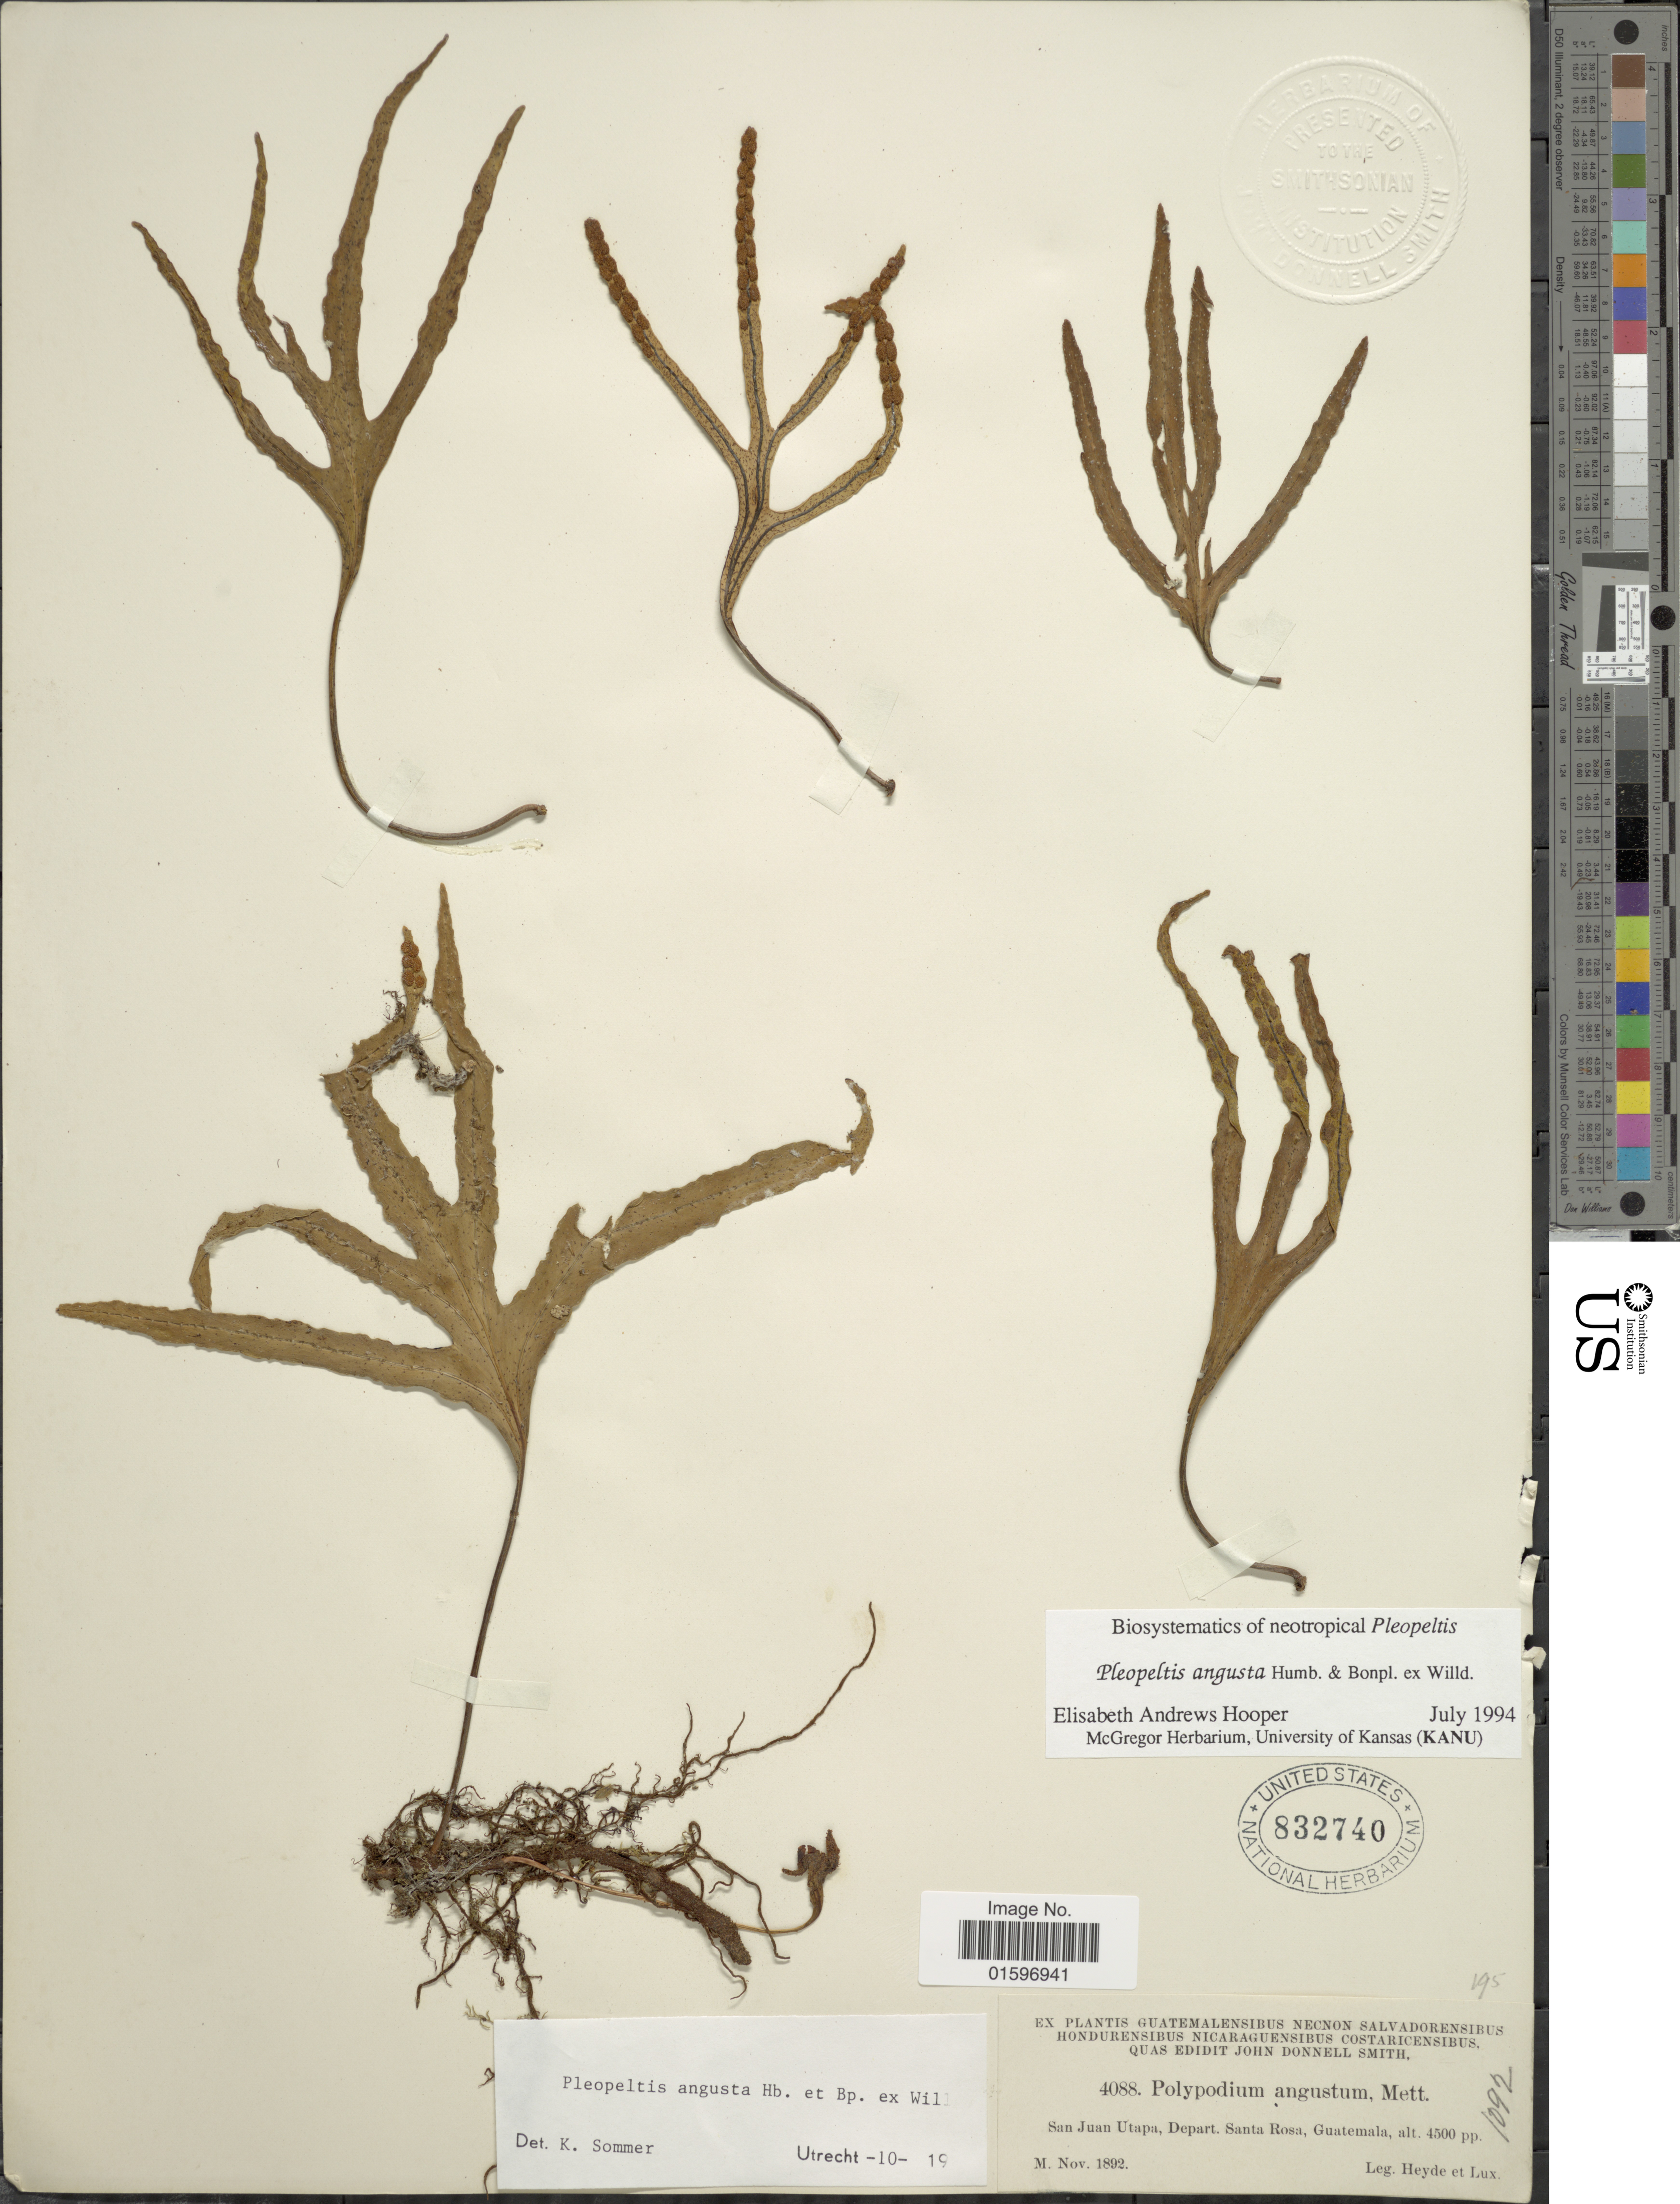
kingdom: Plantae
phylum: Tracheophyta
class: Polypodiopsida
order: Polypodiales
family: Polypodiaceae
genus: Pleopeltis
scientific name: Pleopeltis angusta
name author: Humb. & Bonap. ex Willd.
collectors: Heyde & Lux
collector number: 4088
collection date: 1892-11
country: Guatemala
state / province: Santa Rosa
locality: San Juan Utapa, Depart. Santa Rosa.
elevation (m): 1372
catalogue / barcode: US 832740